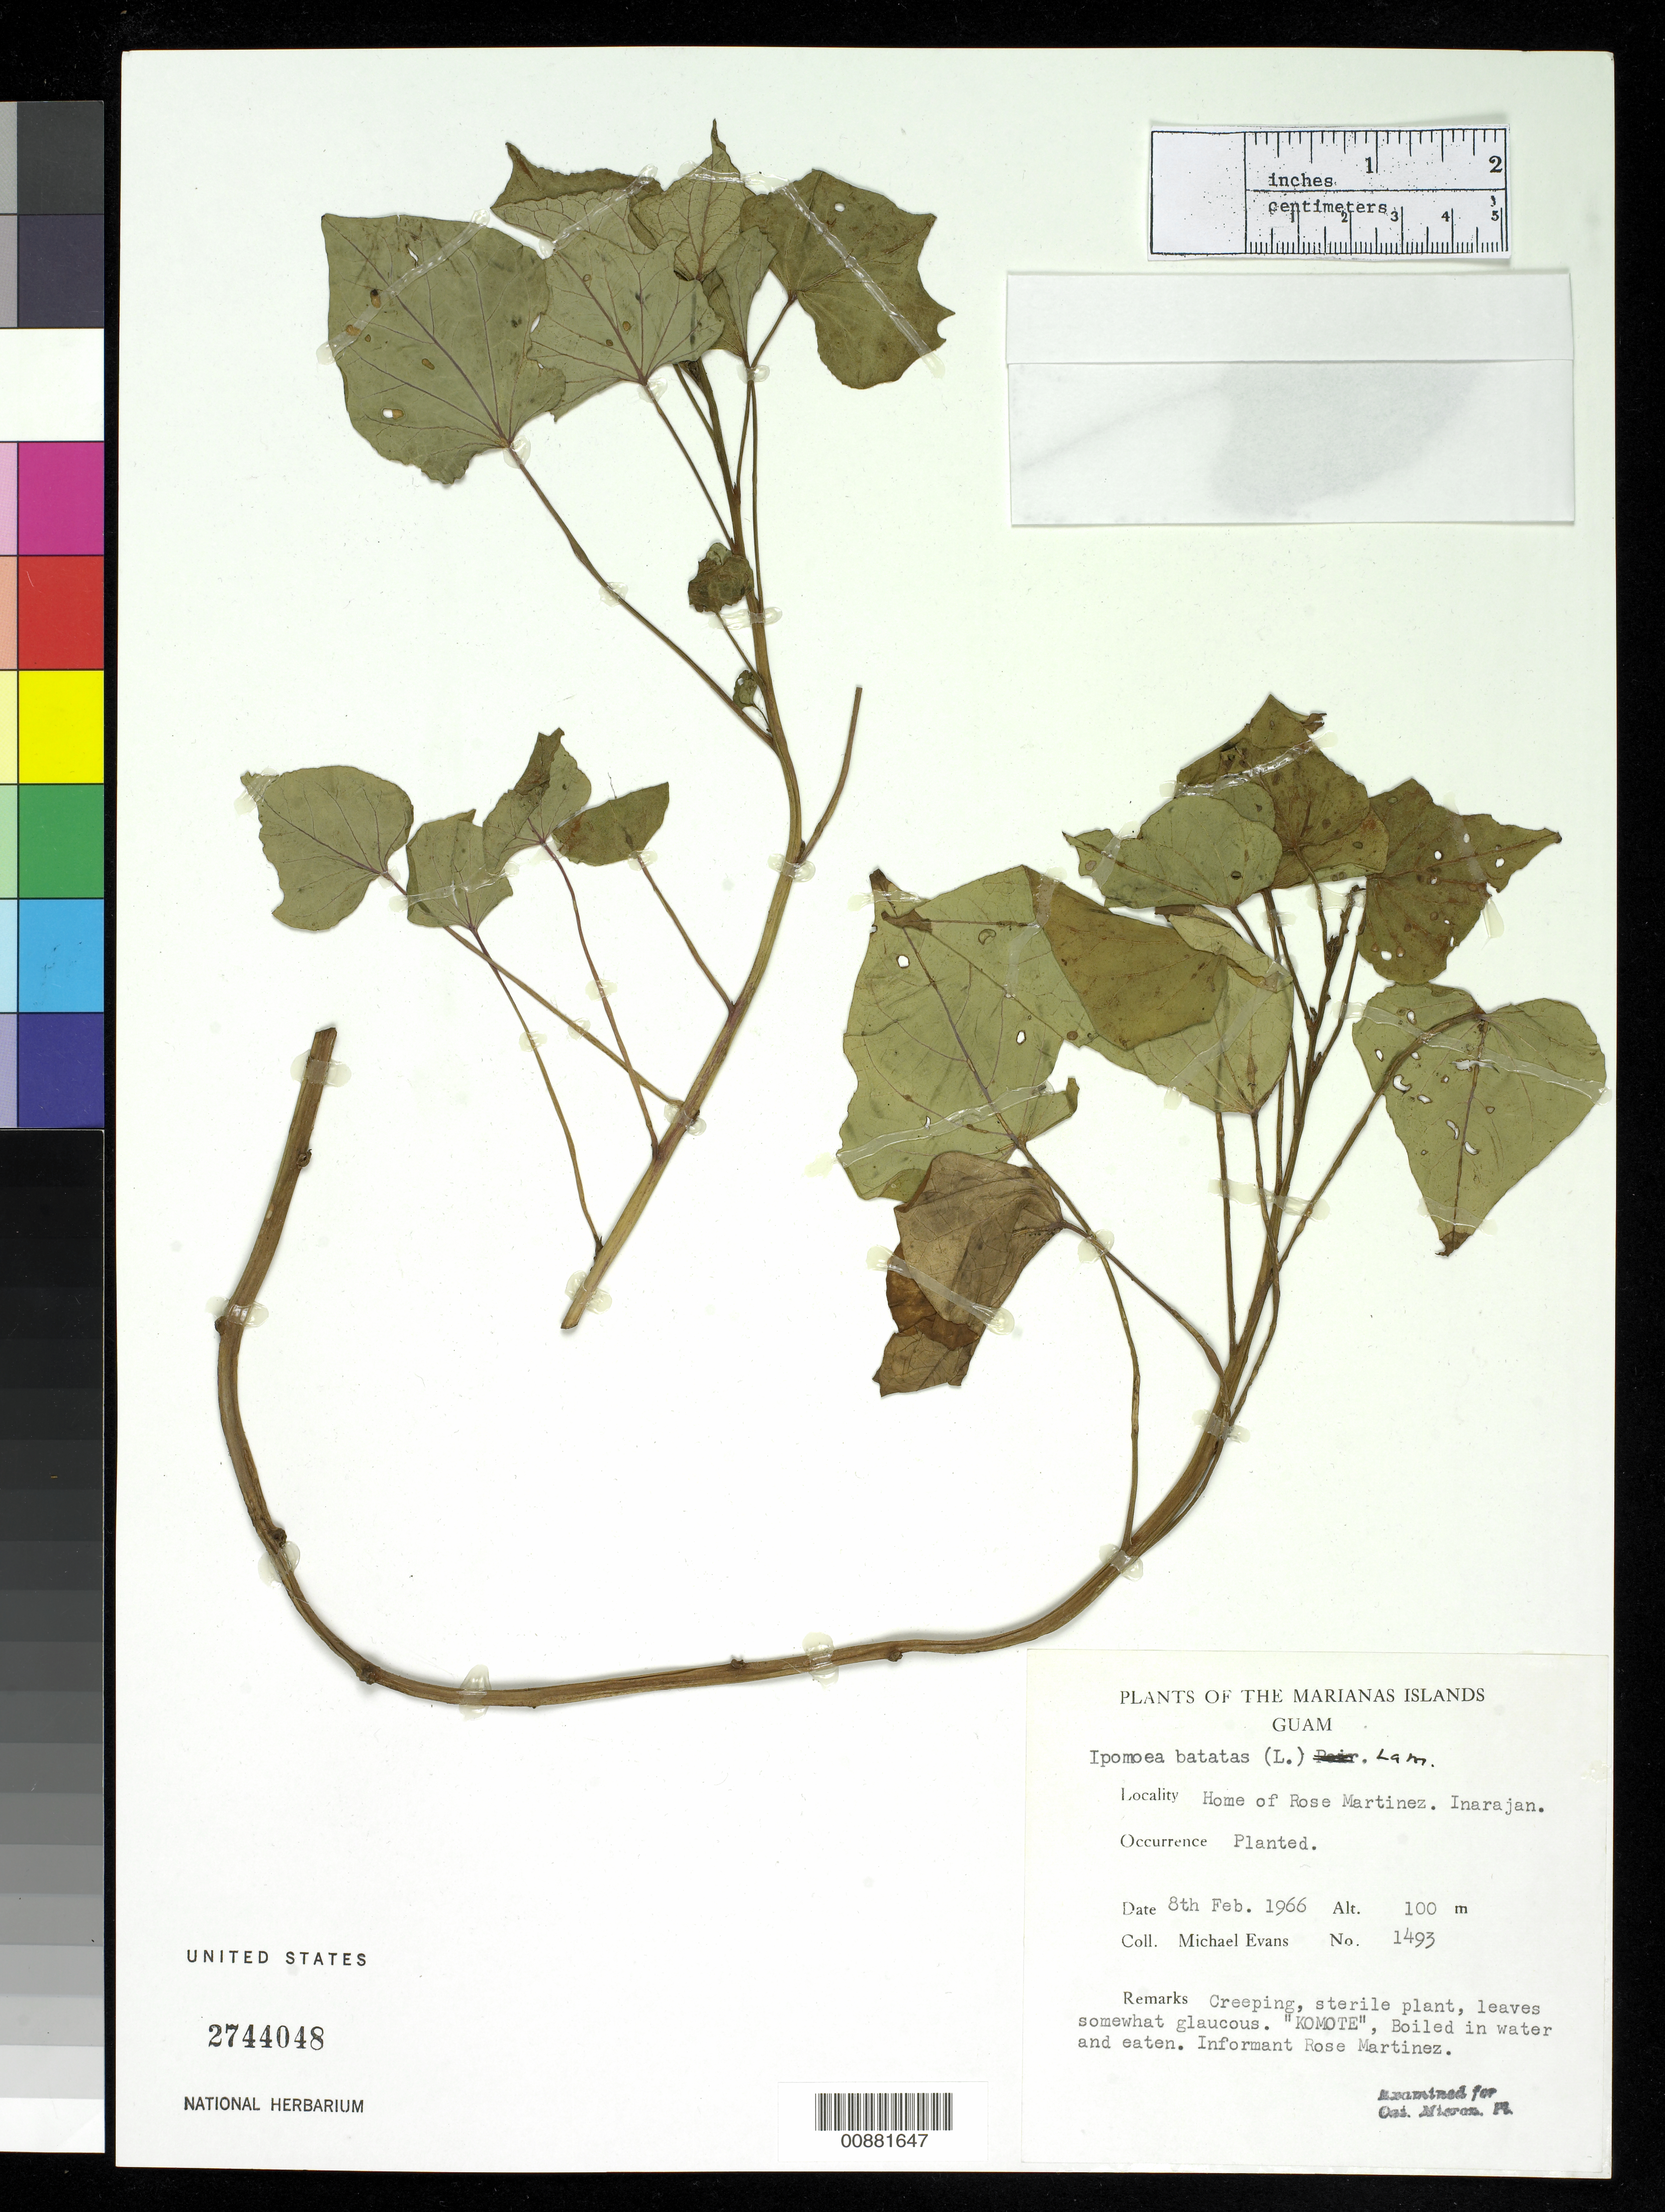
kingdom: Plantae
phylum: Tracheophyta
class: Magnoliopsida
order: Solanales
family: Convolvulaceae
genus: Ipomoea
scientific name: Ipomoea batatas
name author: (L.) Lam.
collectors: M. Evans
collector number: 1493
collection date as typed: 08 Feb 1966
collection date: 1966-02-08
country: Guam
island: Guam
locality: Inarajan. Home of Rose Martinez.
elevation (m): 100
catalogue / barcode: US 2744048